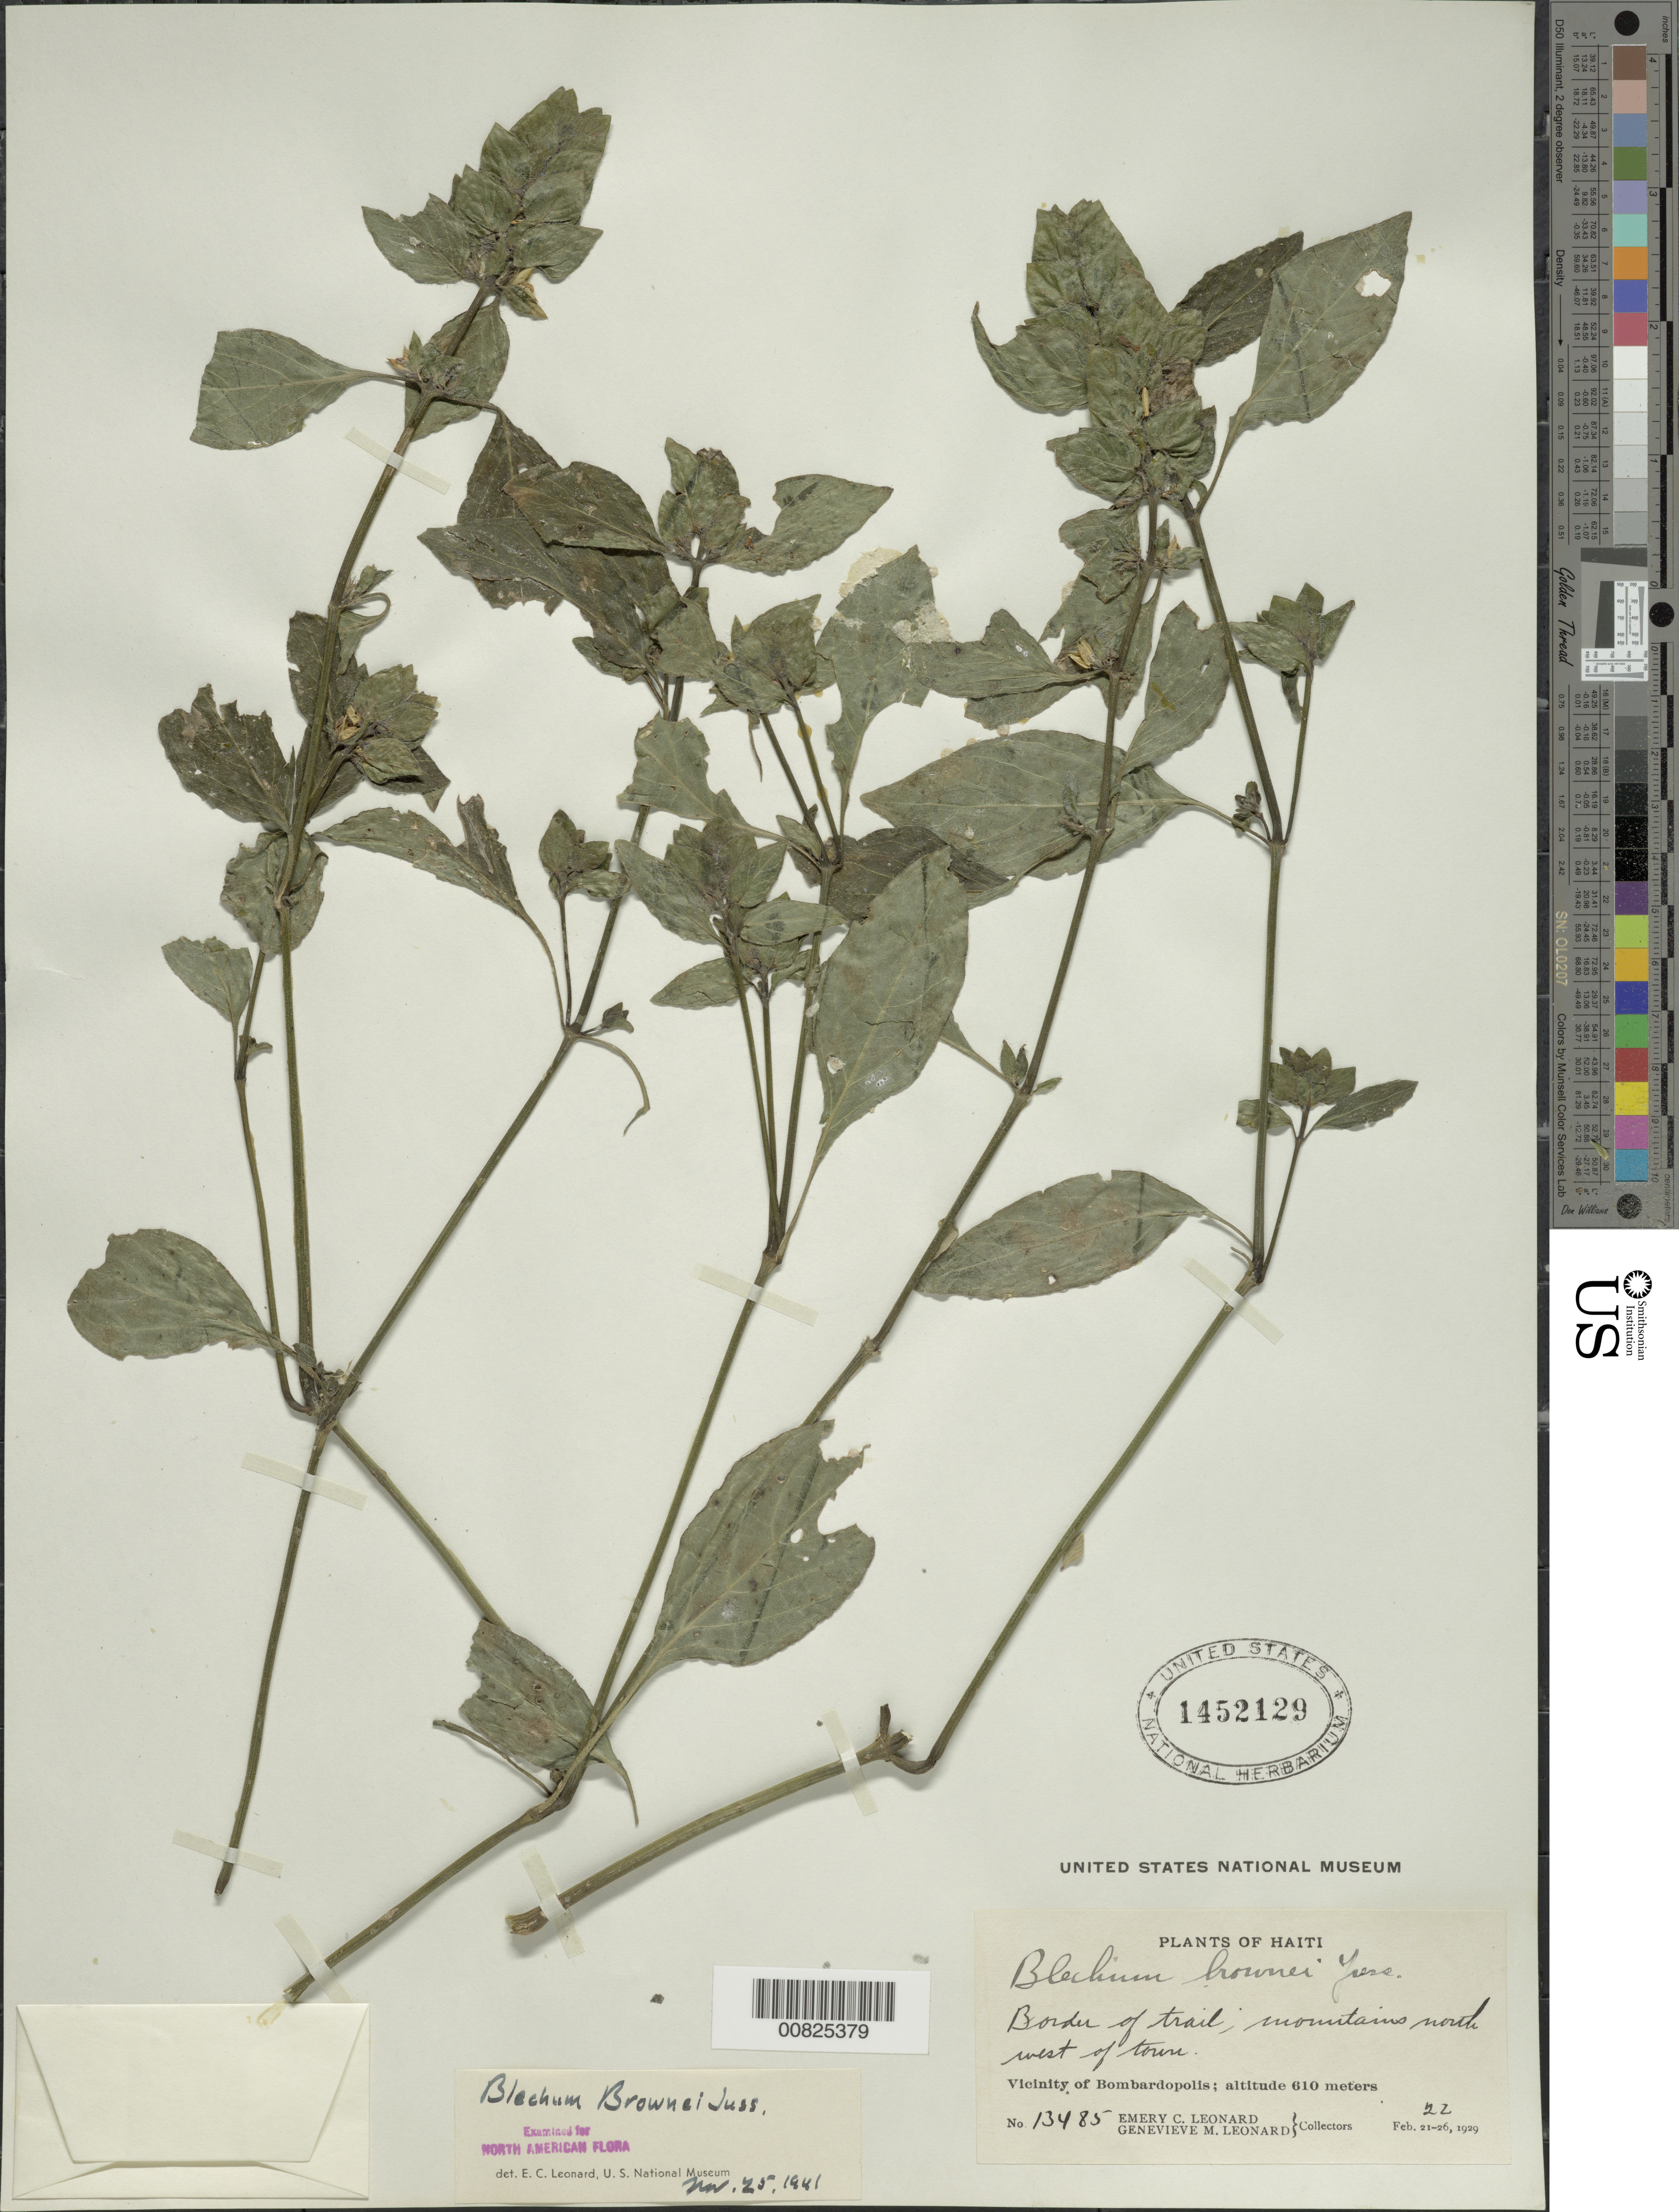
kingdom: Plantae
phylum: Tracheophyta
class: Magnoliopsida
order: Lamiales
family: Acanthaceae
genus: Blechum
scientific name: Blechum pyramidatum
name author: (Lam.) Urb.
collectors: E. C. Leonard & G. M. Leonard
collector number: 13485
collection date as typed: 22 Feb 1929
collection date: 1929-02-22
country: Haiti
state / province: Nord-Ouest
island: Hispaniola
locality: Vicinity of Bombardopolis, mountains northwest of town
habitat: Border of trail on mountain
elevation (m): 610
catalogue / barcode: US 1452129